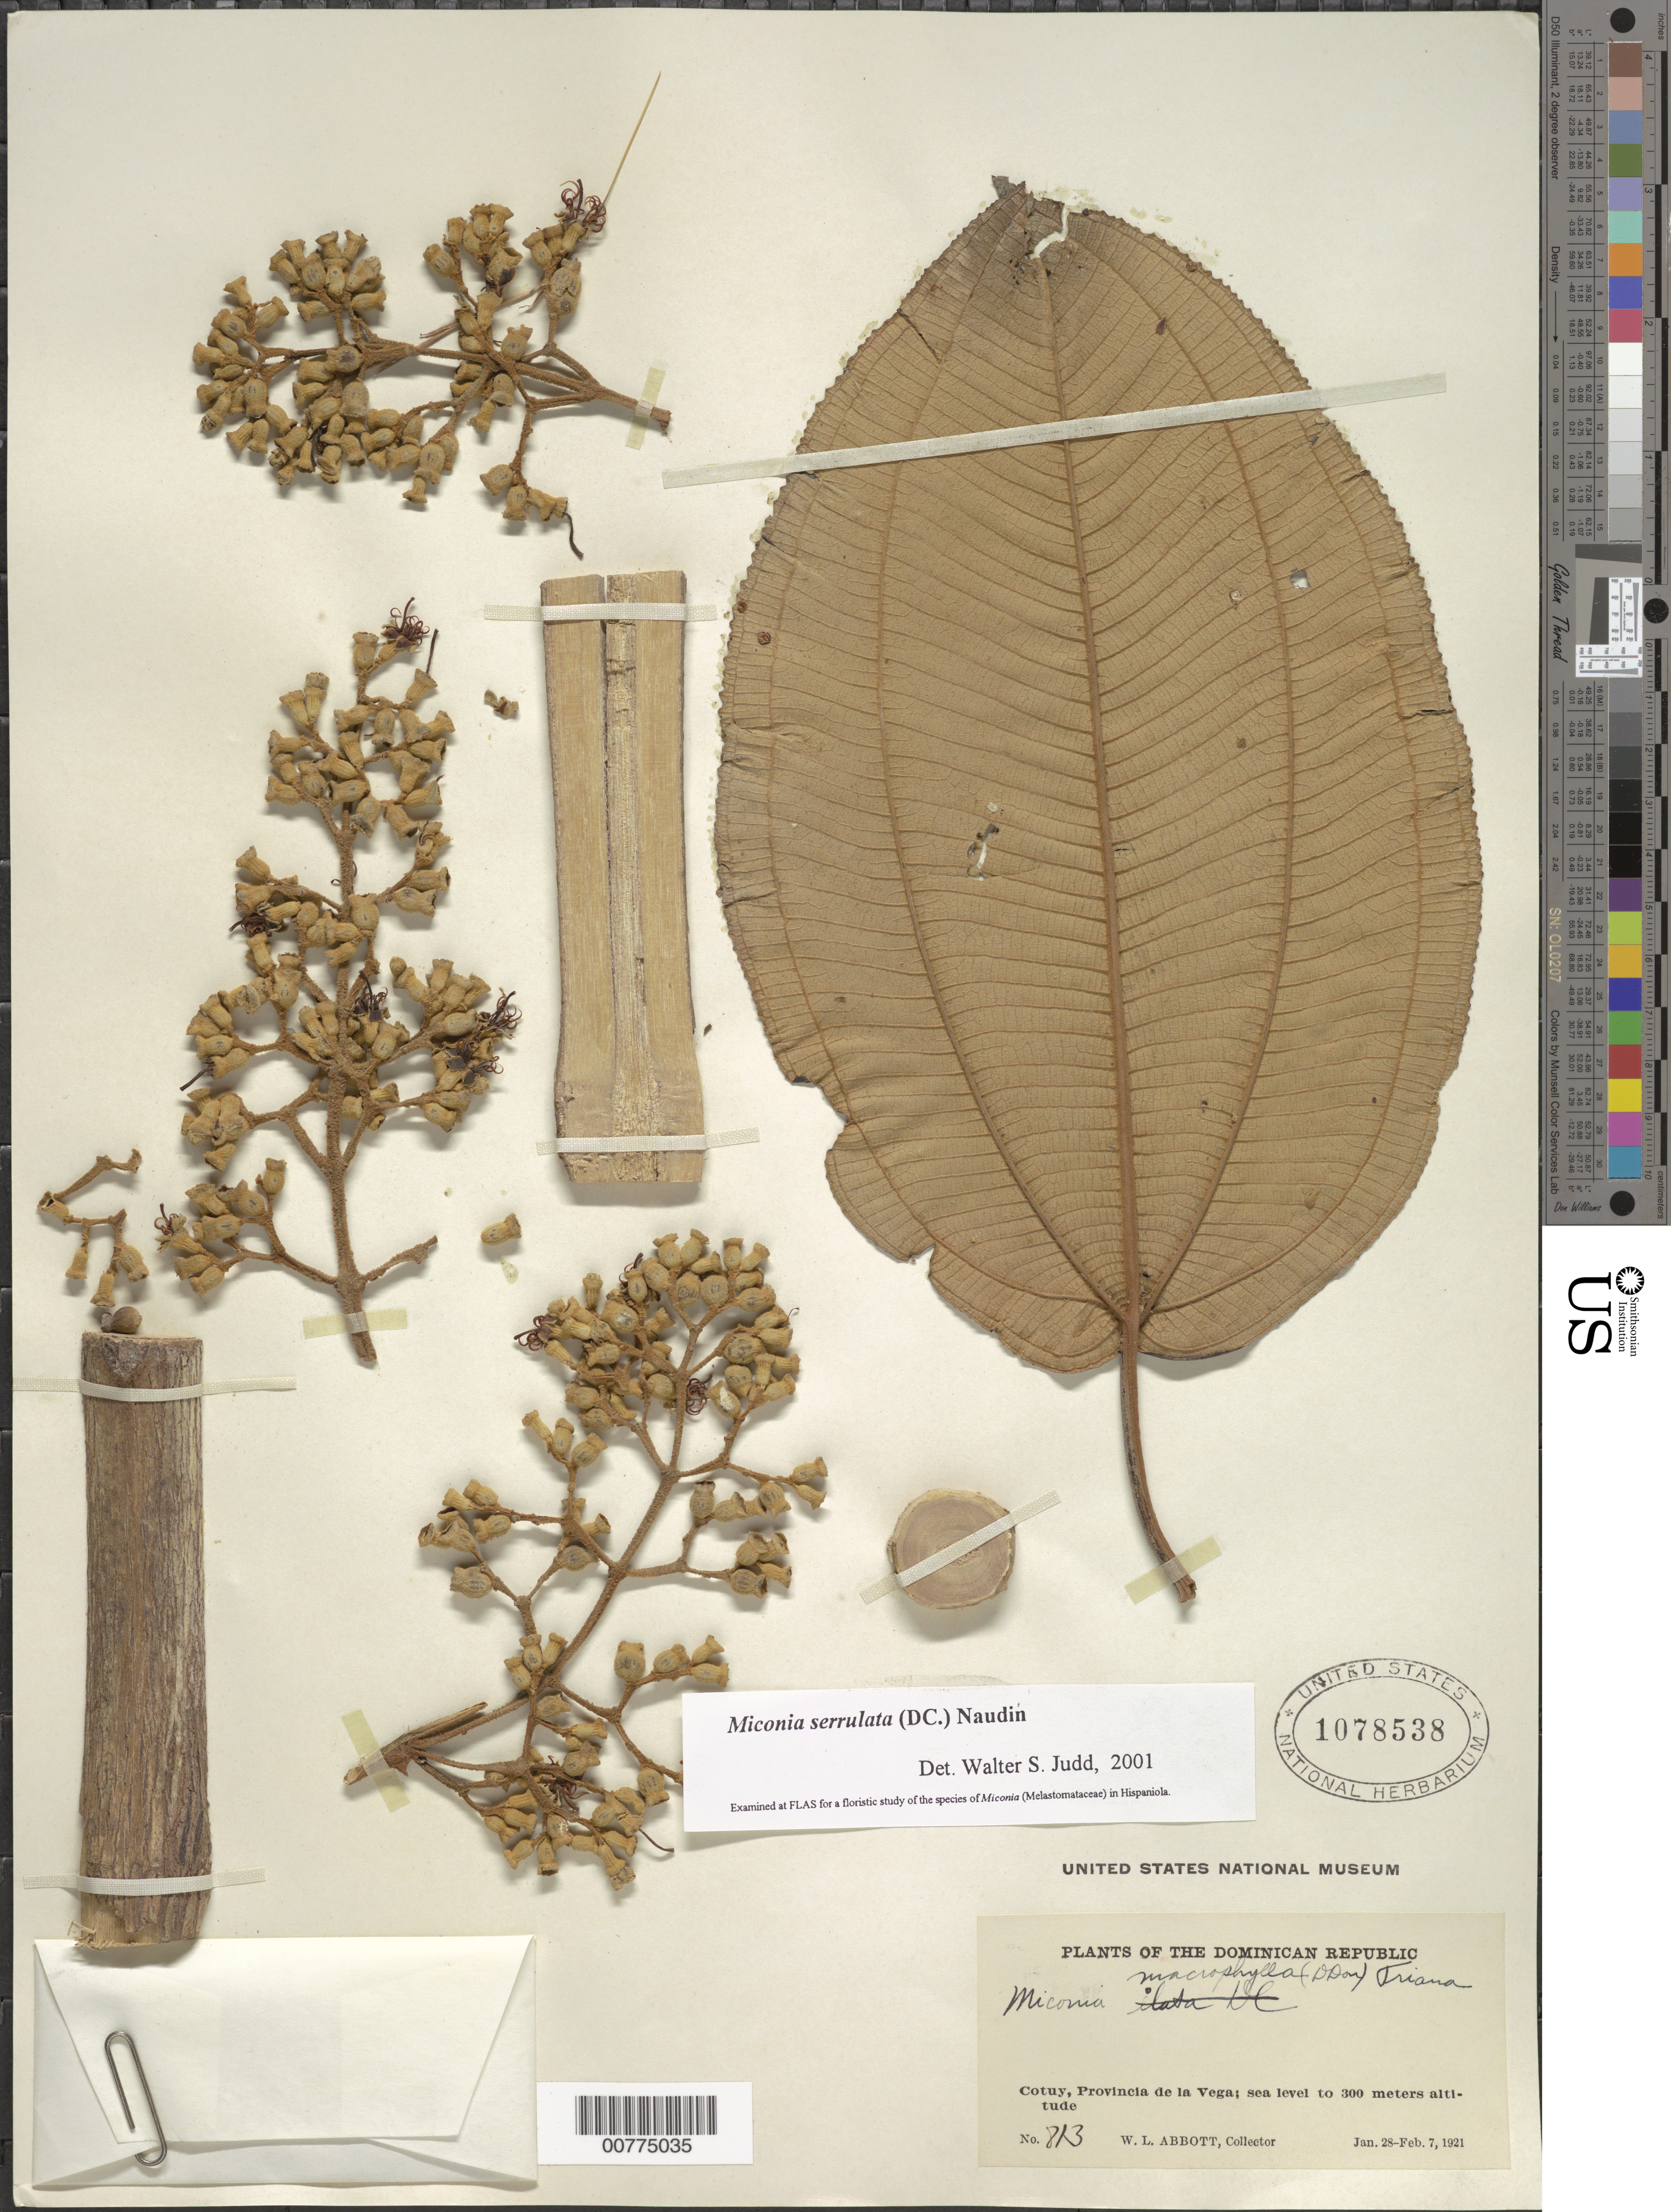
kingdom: Plantae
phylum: Tracheophyta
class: Magnoliopsida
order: Myrtales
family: Melastomataceae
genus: Miconia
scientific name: Miconia serrulata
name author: (DC.) Naudin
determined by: Judd, Walter S.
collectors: W. L. Abbott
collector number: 813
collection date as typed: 28 Feb 1910 to 07 Feb 1921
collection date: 1910-02-28/1921-02-07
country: Dominican Republic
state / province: La Vega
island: Hispaniola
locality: Cotuy.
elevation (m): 0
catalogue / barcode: US 1078538